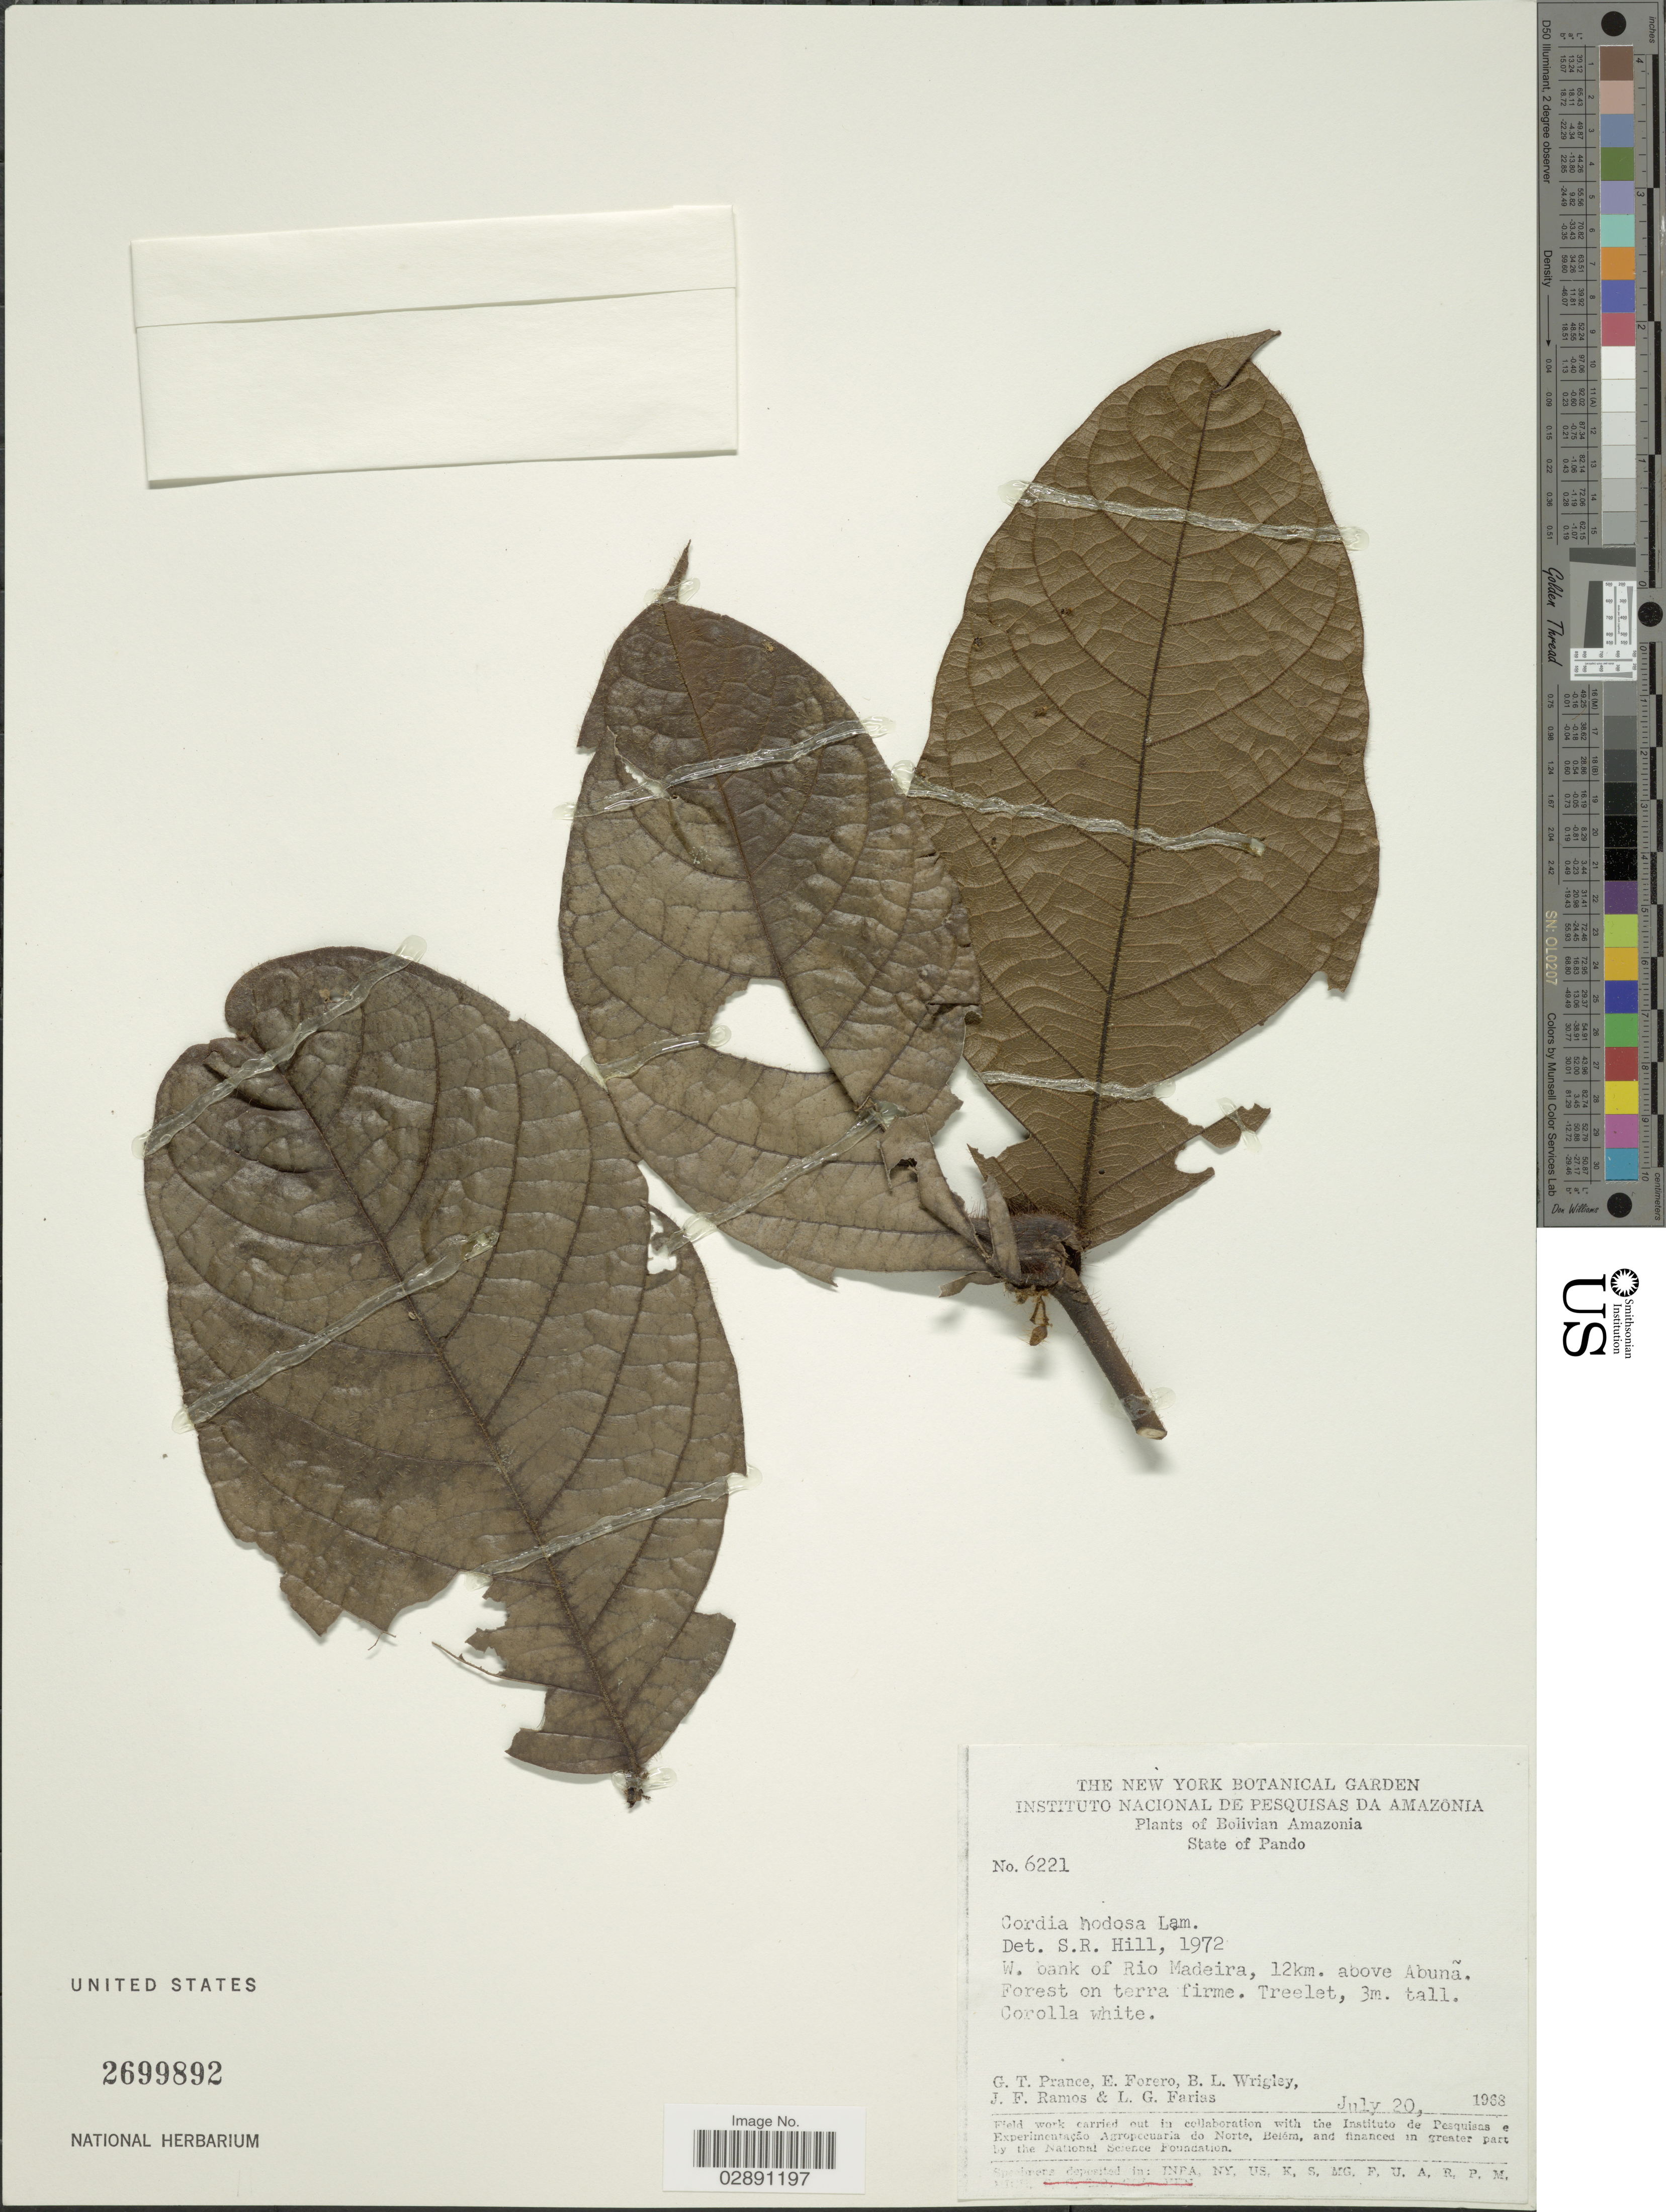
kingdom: Plantae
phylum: Tracheophyta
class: Magnoliopsida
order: Boraginales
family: Cordiaceae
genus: Cordia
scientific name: Cordia nodosa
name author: Lam.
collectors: G. T. Prance, E. Forero, B. L. Wrigley, J. F. Ramos & L. G. Farias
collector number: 6221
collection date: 1968-07-20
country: Bolivia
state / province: Pando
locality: Bolivian Amazonia. W. bank of Rio Madeira, 12km. above Abunã.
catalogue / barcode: US 2699892